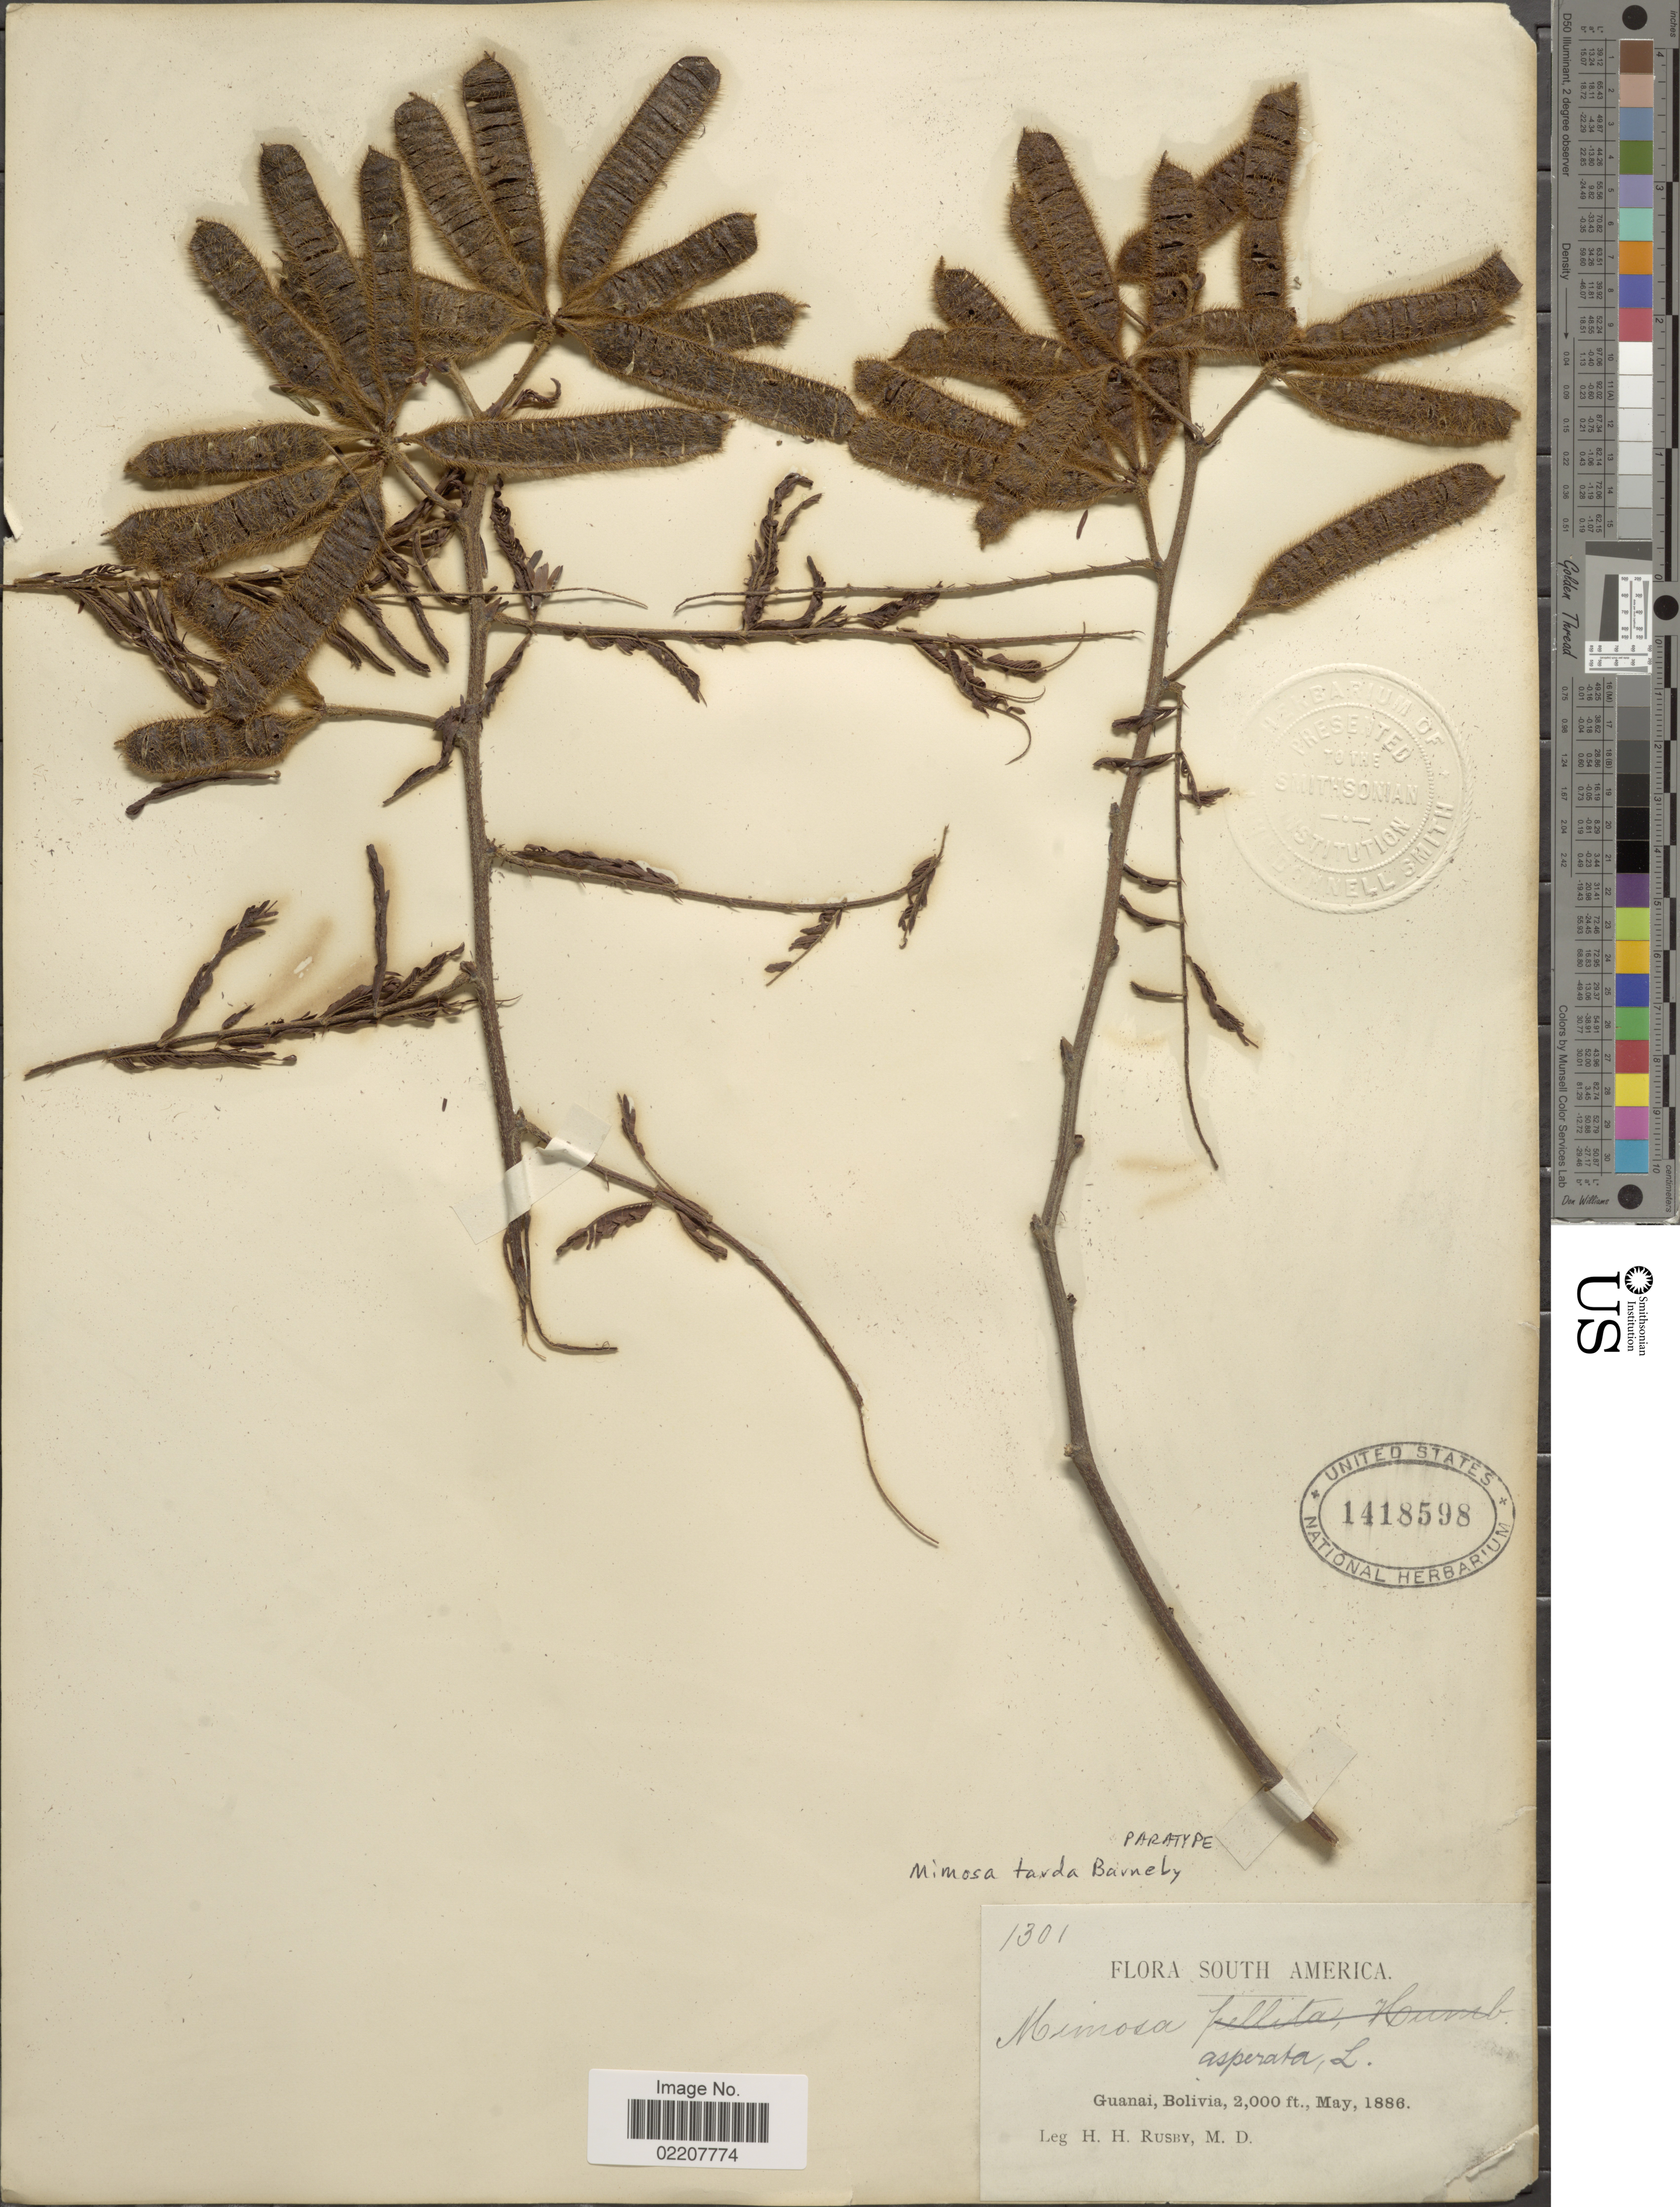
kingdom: Plantae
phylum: Tracheophyta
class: Magnoliopsida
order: Fabales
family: Fabaceae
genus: Mimosa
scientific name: Mimosa tarda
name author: Barneby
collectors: H. H. Rusby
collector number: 1301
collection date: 1886-05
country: Bolivia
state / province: La Páz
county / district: Larecaja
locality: Guanay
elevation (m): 610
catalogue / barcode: US 1418598